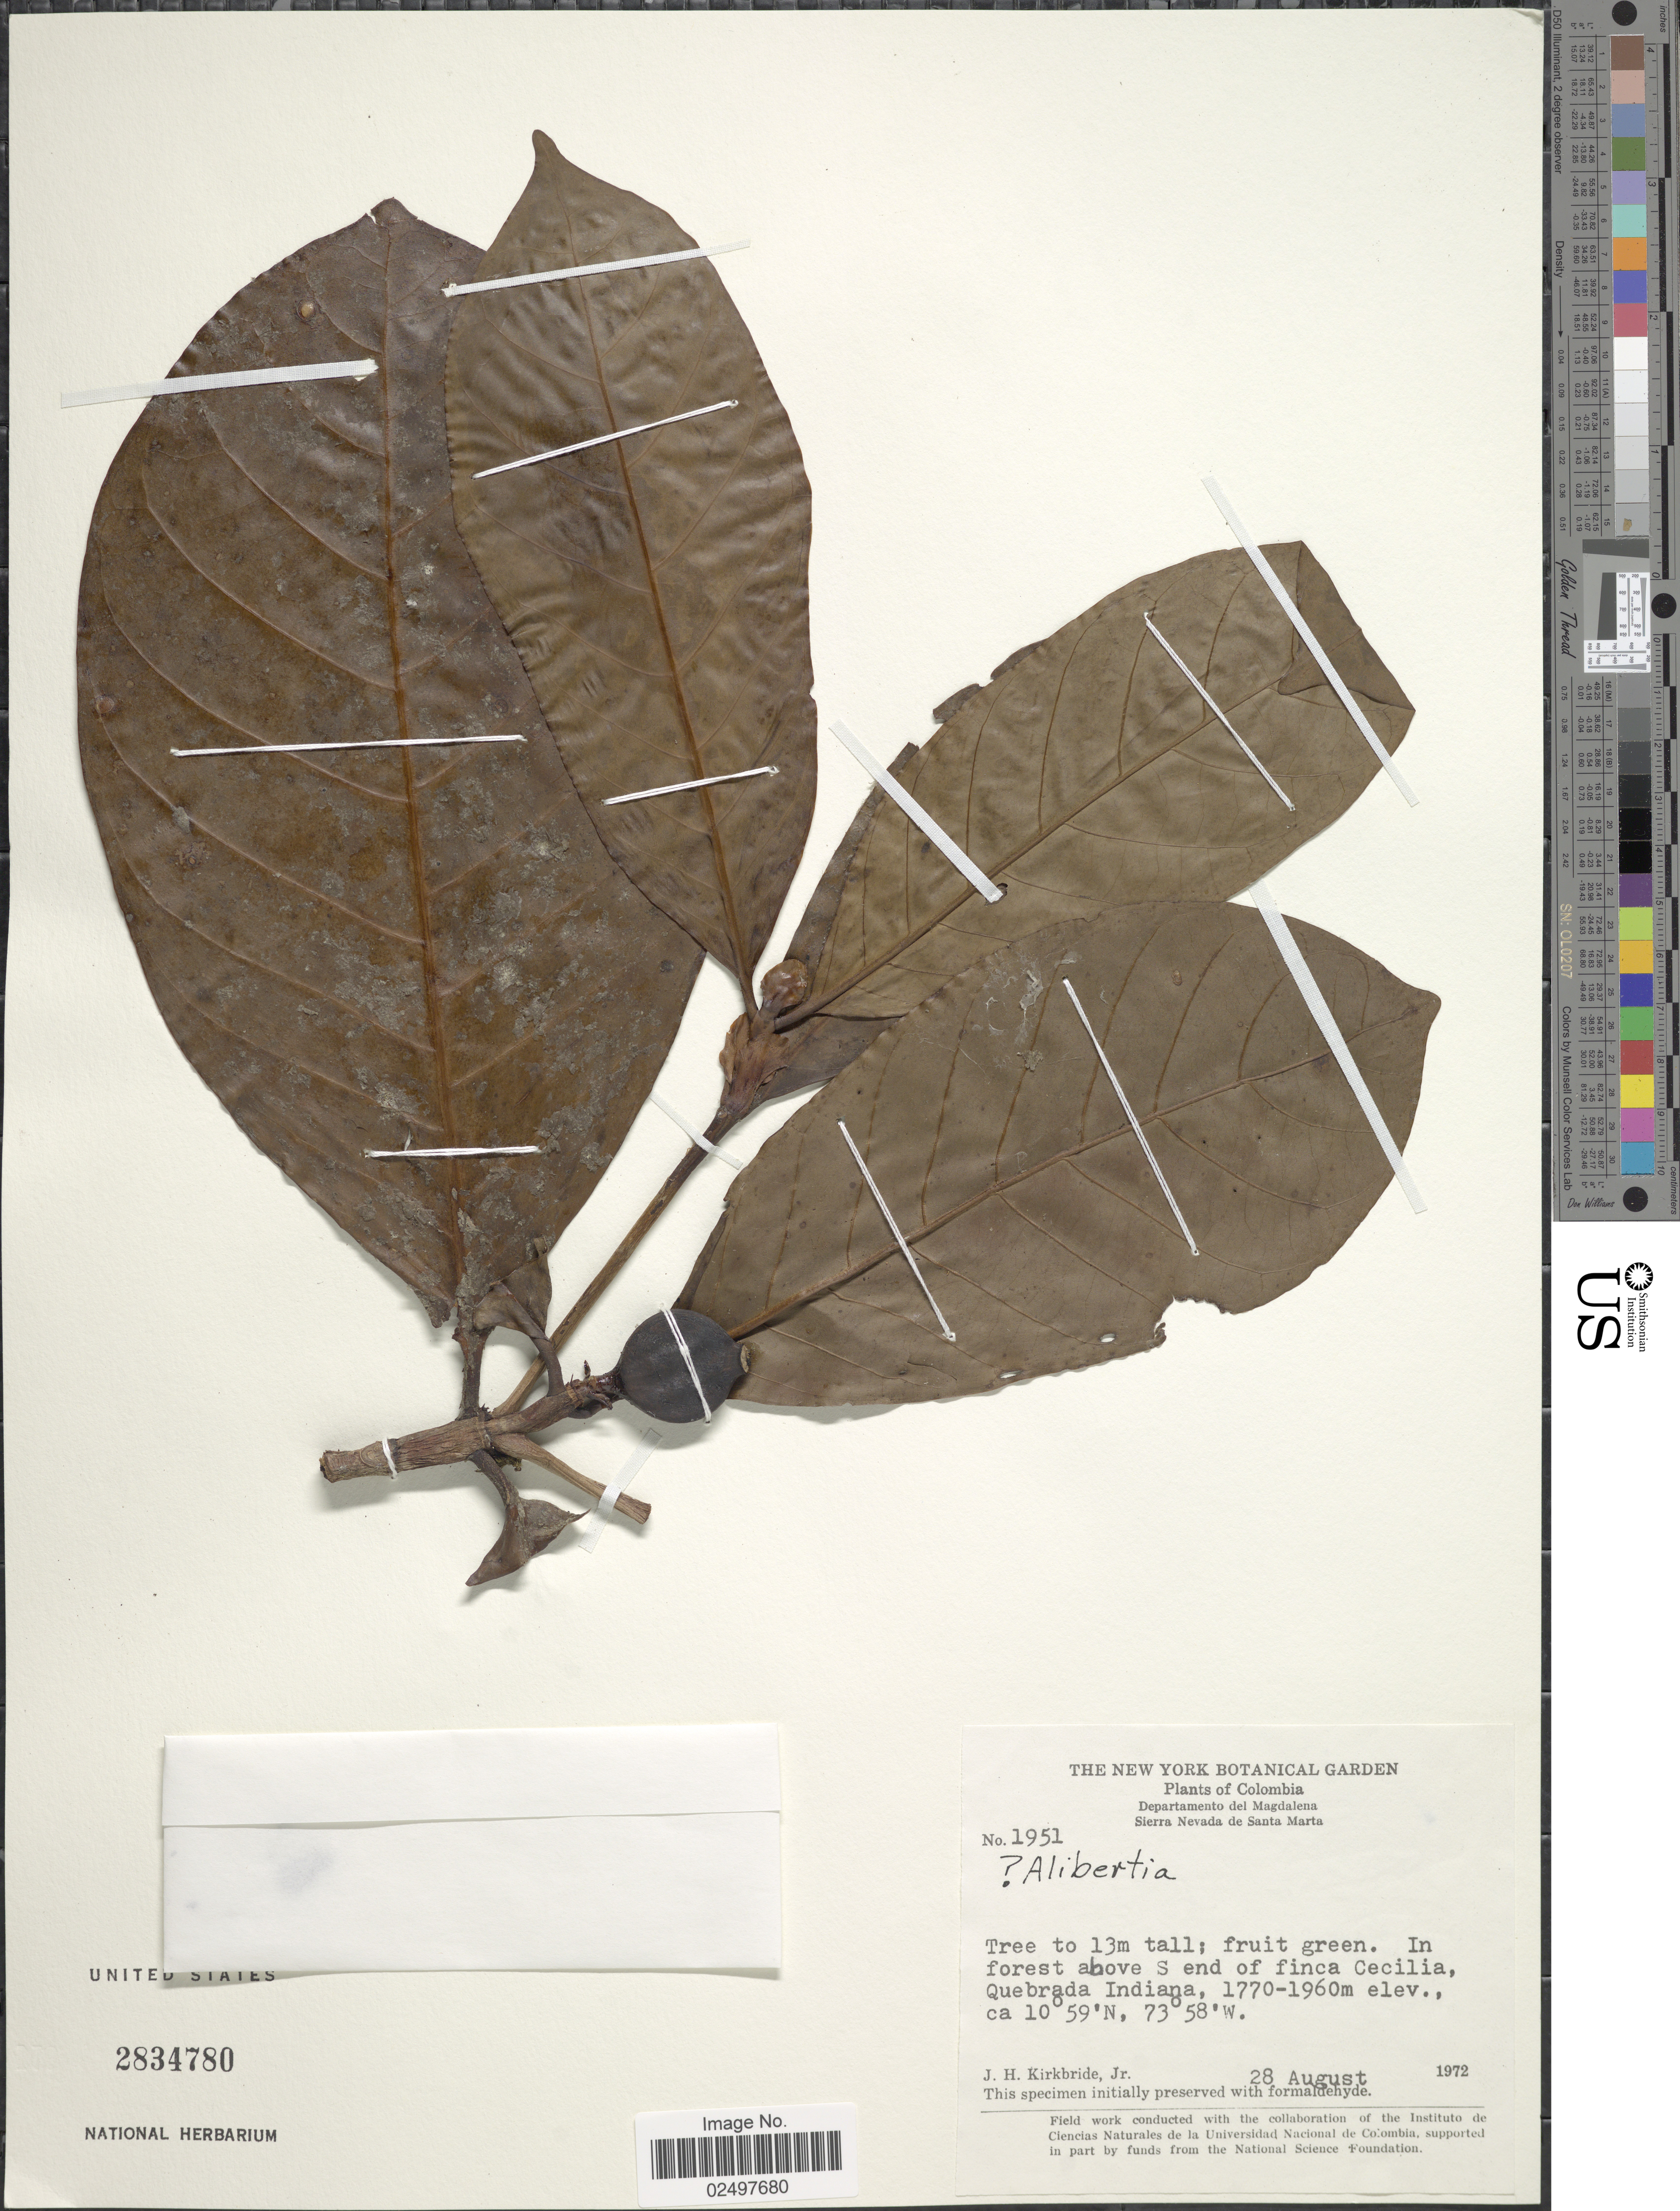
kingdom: Plantae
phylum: Tracheophyta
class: Magnoliopsida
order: Gentianales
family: Rubiaceae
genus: Genipa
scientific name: Genipa sp.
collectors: J. H. Kirkbride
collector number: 1951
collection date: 1972-08-28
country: Colombia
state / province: Magdalena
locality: Departamento del Magdalena, Sierra Nevada de Santa Marta. In forest above S end of finca Cecilia, Quebrada Indiana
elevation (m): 1770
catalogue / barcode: US 2834780